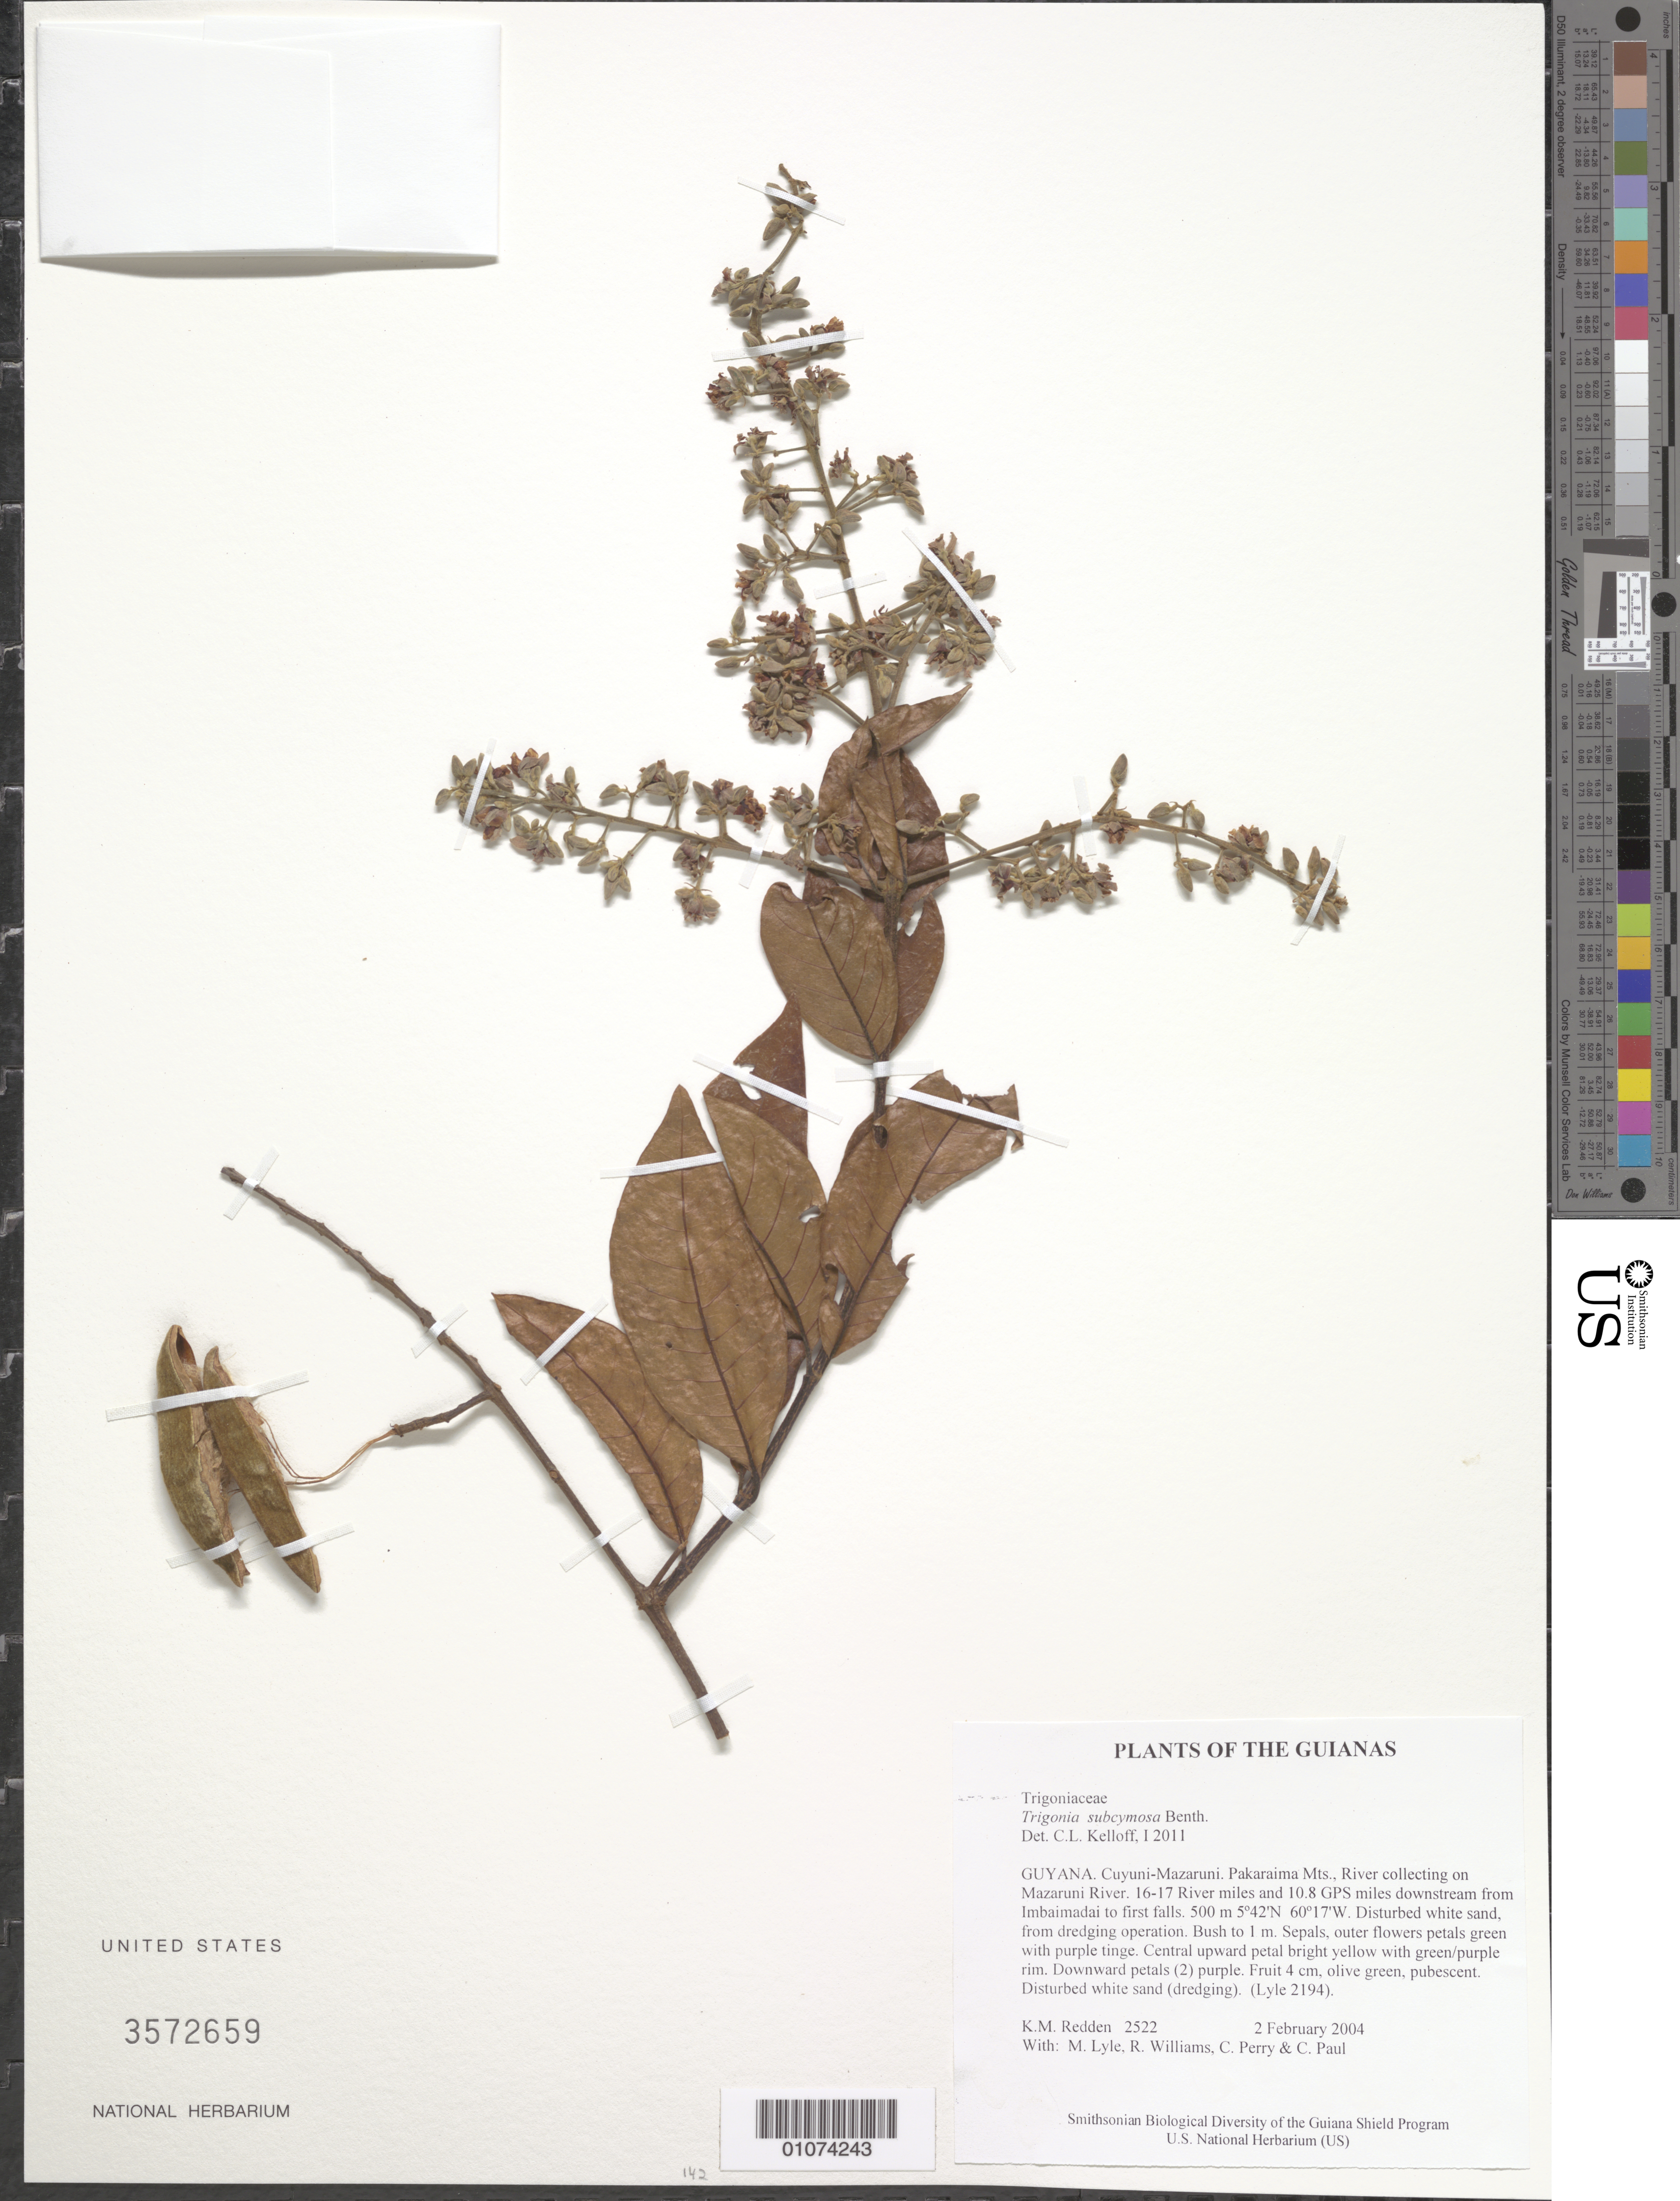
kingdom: Plantae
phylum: Tracheophyta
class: Magnoliopsida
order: Malpighiales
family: Trigoniaceae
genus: Trigonia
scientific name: Trigonia subcymosa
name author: Benth.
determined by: Kelloff, Carol L., (US), Smithsonian Institution - National Museum of Natural History (UNITED STATES)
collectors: K. M. Redden, M. Lyle, R. Williams, C. Perry & C. Paul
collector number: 2522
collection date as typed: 2 February 2004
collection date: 2004-02-02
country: Guyana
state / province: Cuyuni-Mazaruni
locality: Pakaraima Mts., River collecting on Mazaruni River. 16-17 River miles and 10.8 GPS miles downstream from Imbaimadai to first falls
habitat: Disturbed white sand, from dredging operation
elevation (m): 500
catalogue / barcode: US 3572659